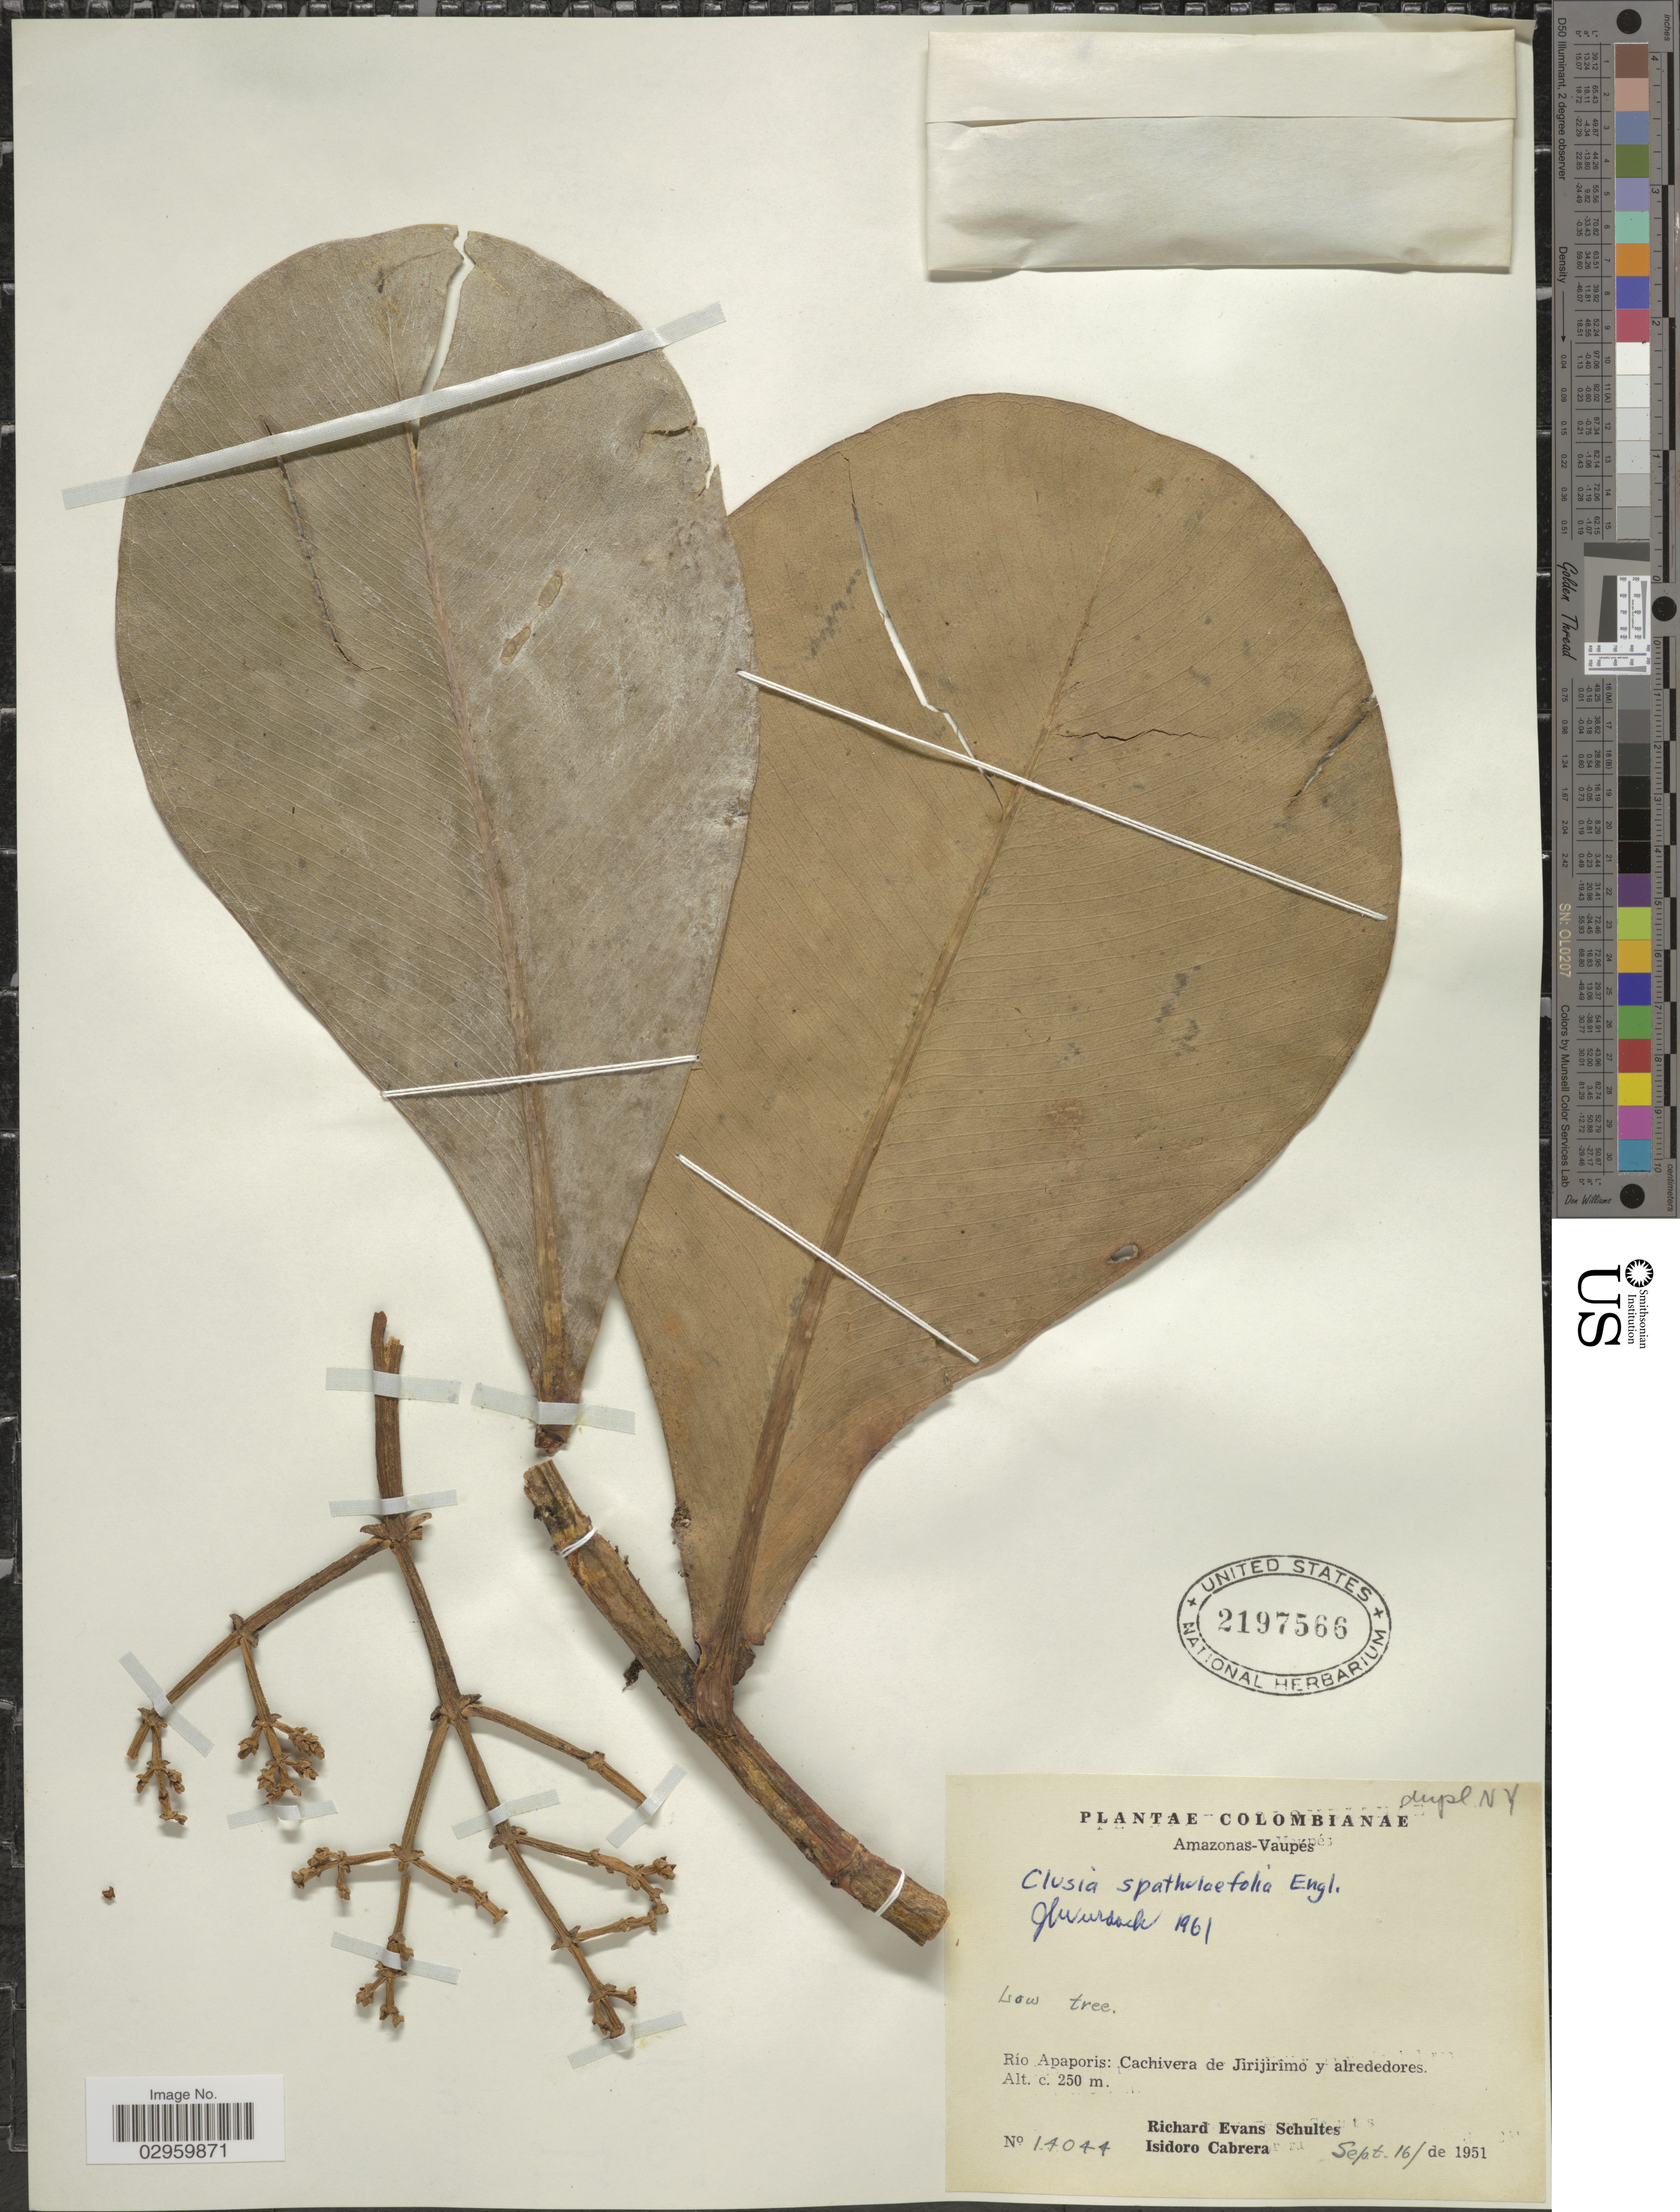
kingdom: Plantae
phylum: Tracheophyta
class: Magnoliopsida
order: Malpighiales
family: Clusiaceae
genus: Clusia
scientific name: Clusia spathulifolia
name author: Engl.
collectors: R. E. Schultes & I. Cabrera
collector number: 14044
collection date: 1951-09-16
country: Colombia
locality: Amazonas-Vaupés, Río Apaporis: Cachivera de Jirijirimo y alrededores.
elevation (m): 250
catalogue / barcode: US 2197566